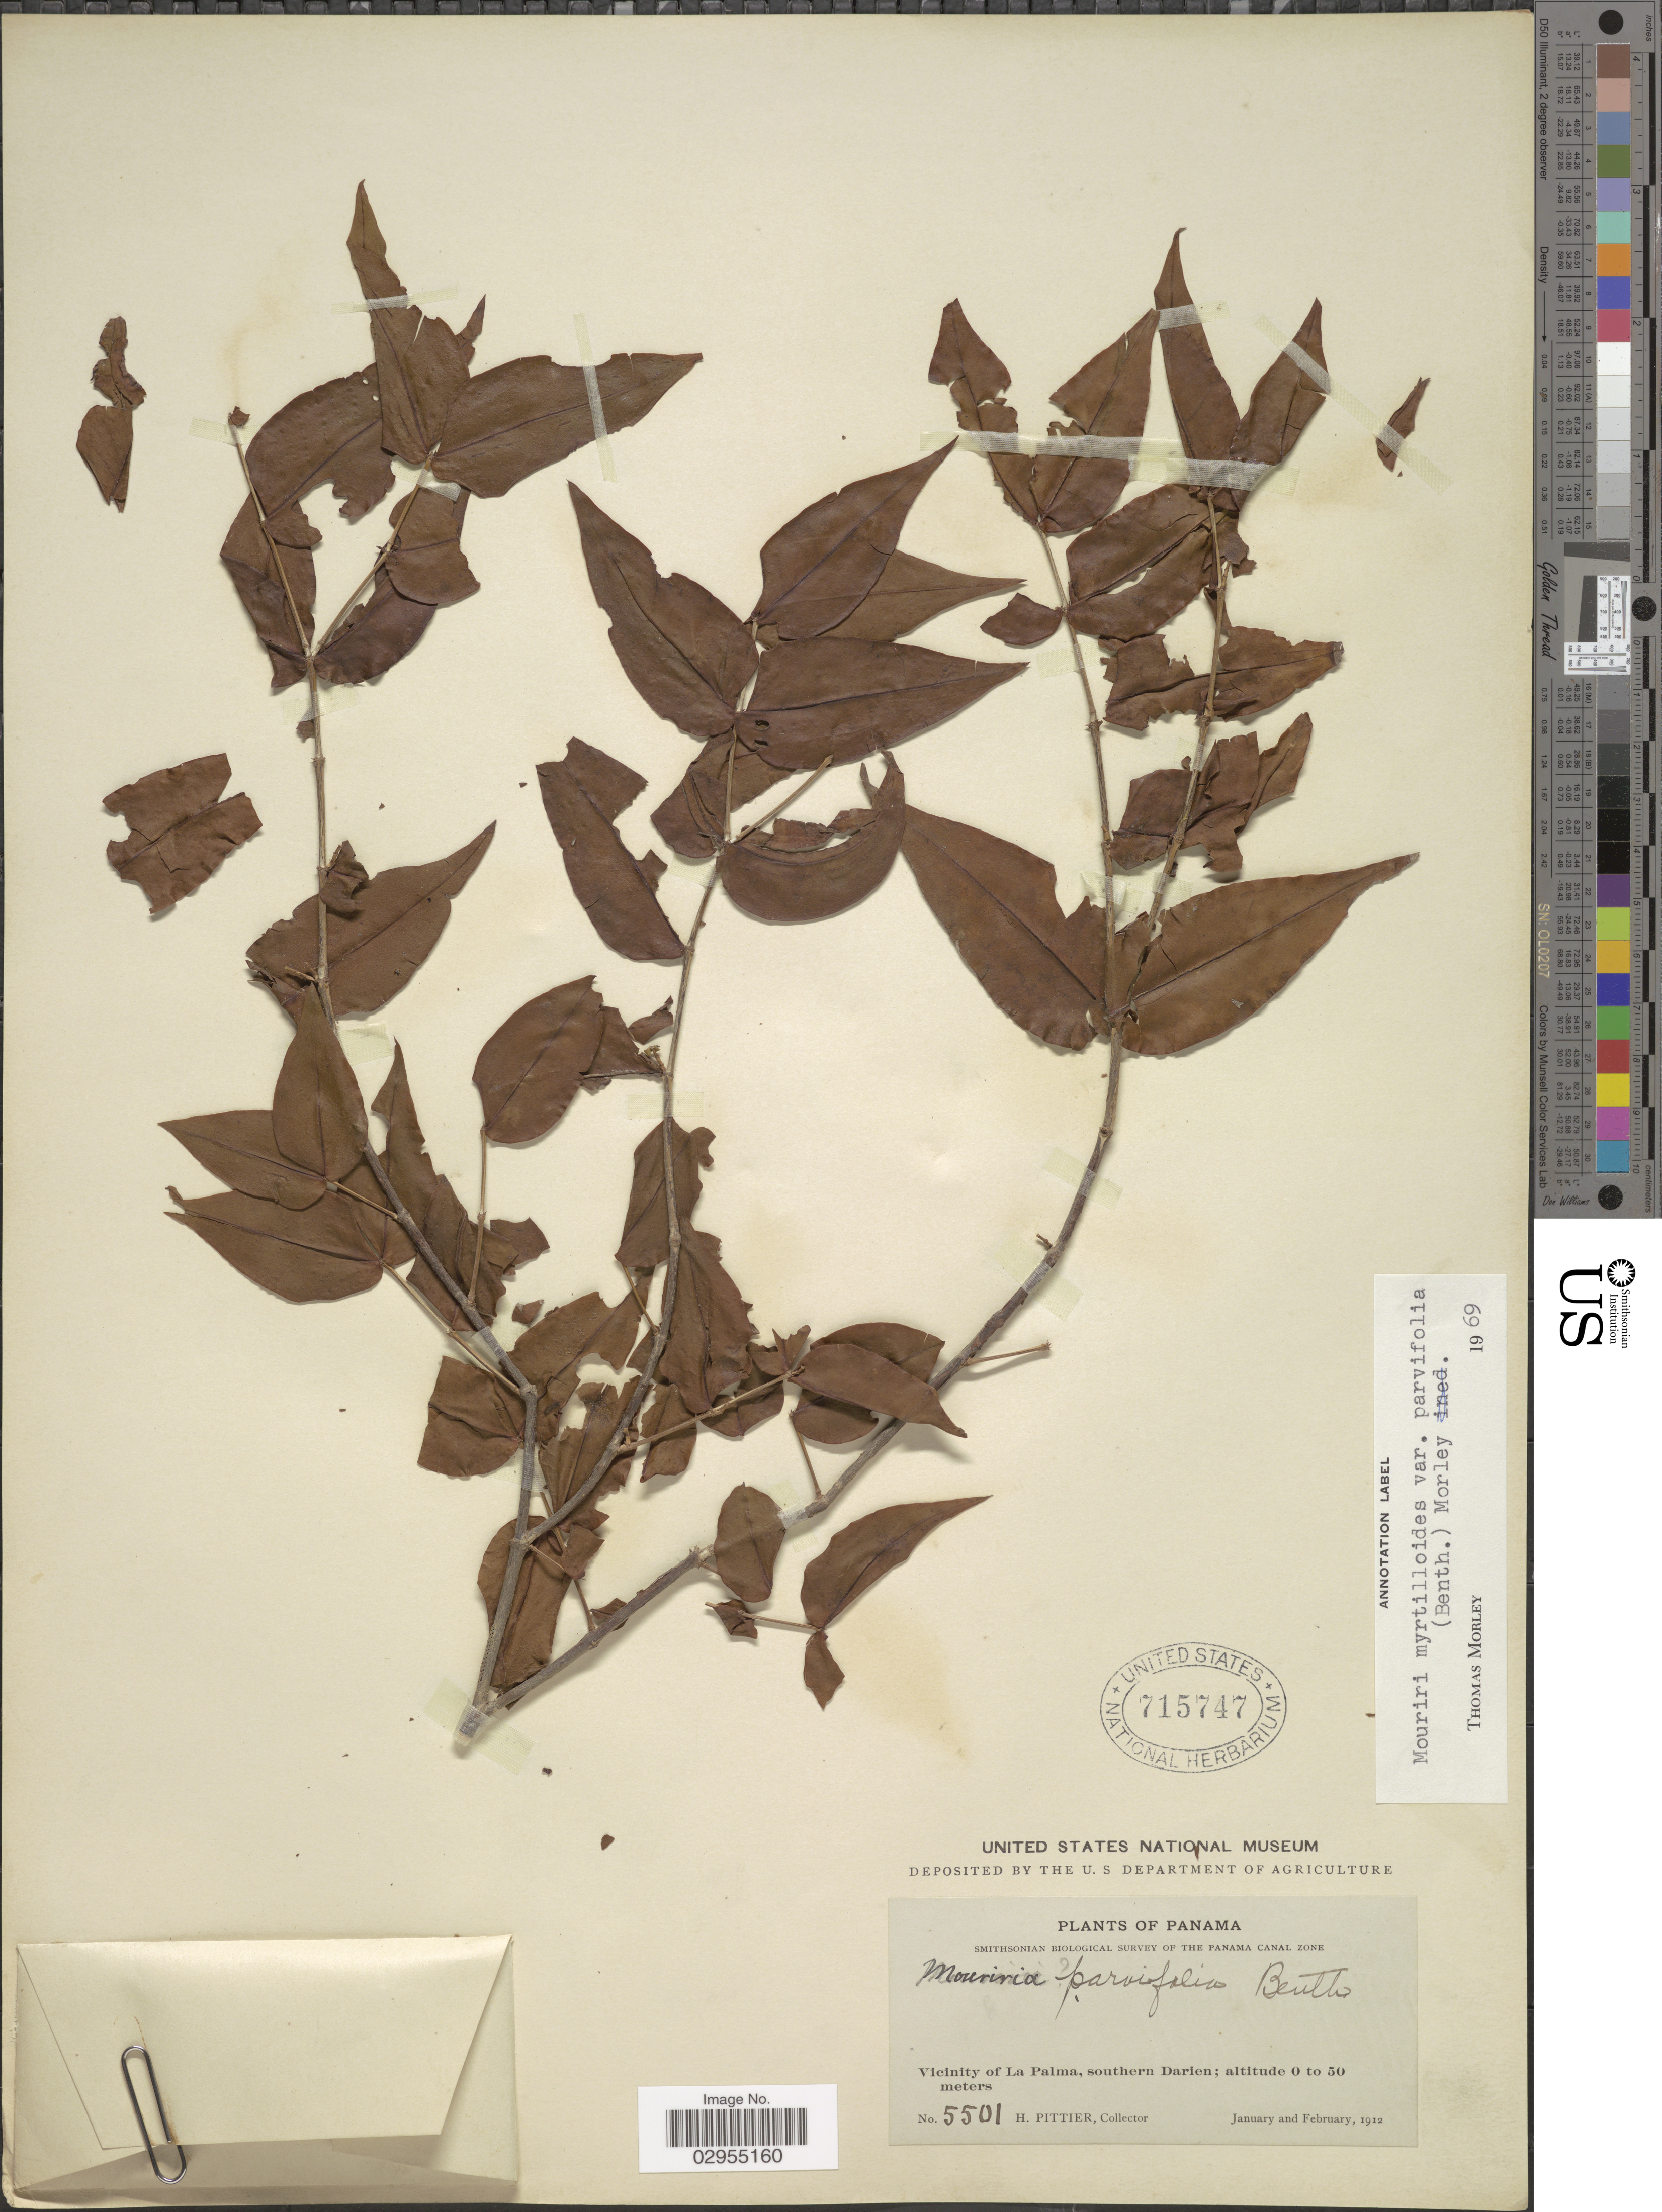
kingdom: Plantae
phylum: Tracheophyta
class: Magnoliopsida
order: Myrtales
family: Melastomataceae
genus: Mouriri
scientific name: Mouriri parvifolia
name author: Benth.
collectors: H. F. Pittier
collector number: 5501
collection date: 1912-01/1912-02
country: Panama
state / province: Darién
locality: Vicinity of La Palma, southern Darien.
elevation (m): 0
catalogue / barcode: US 715747